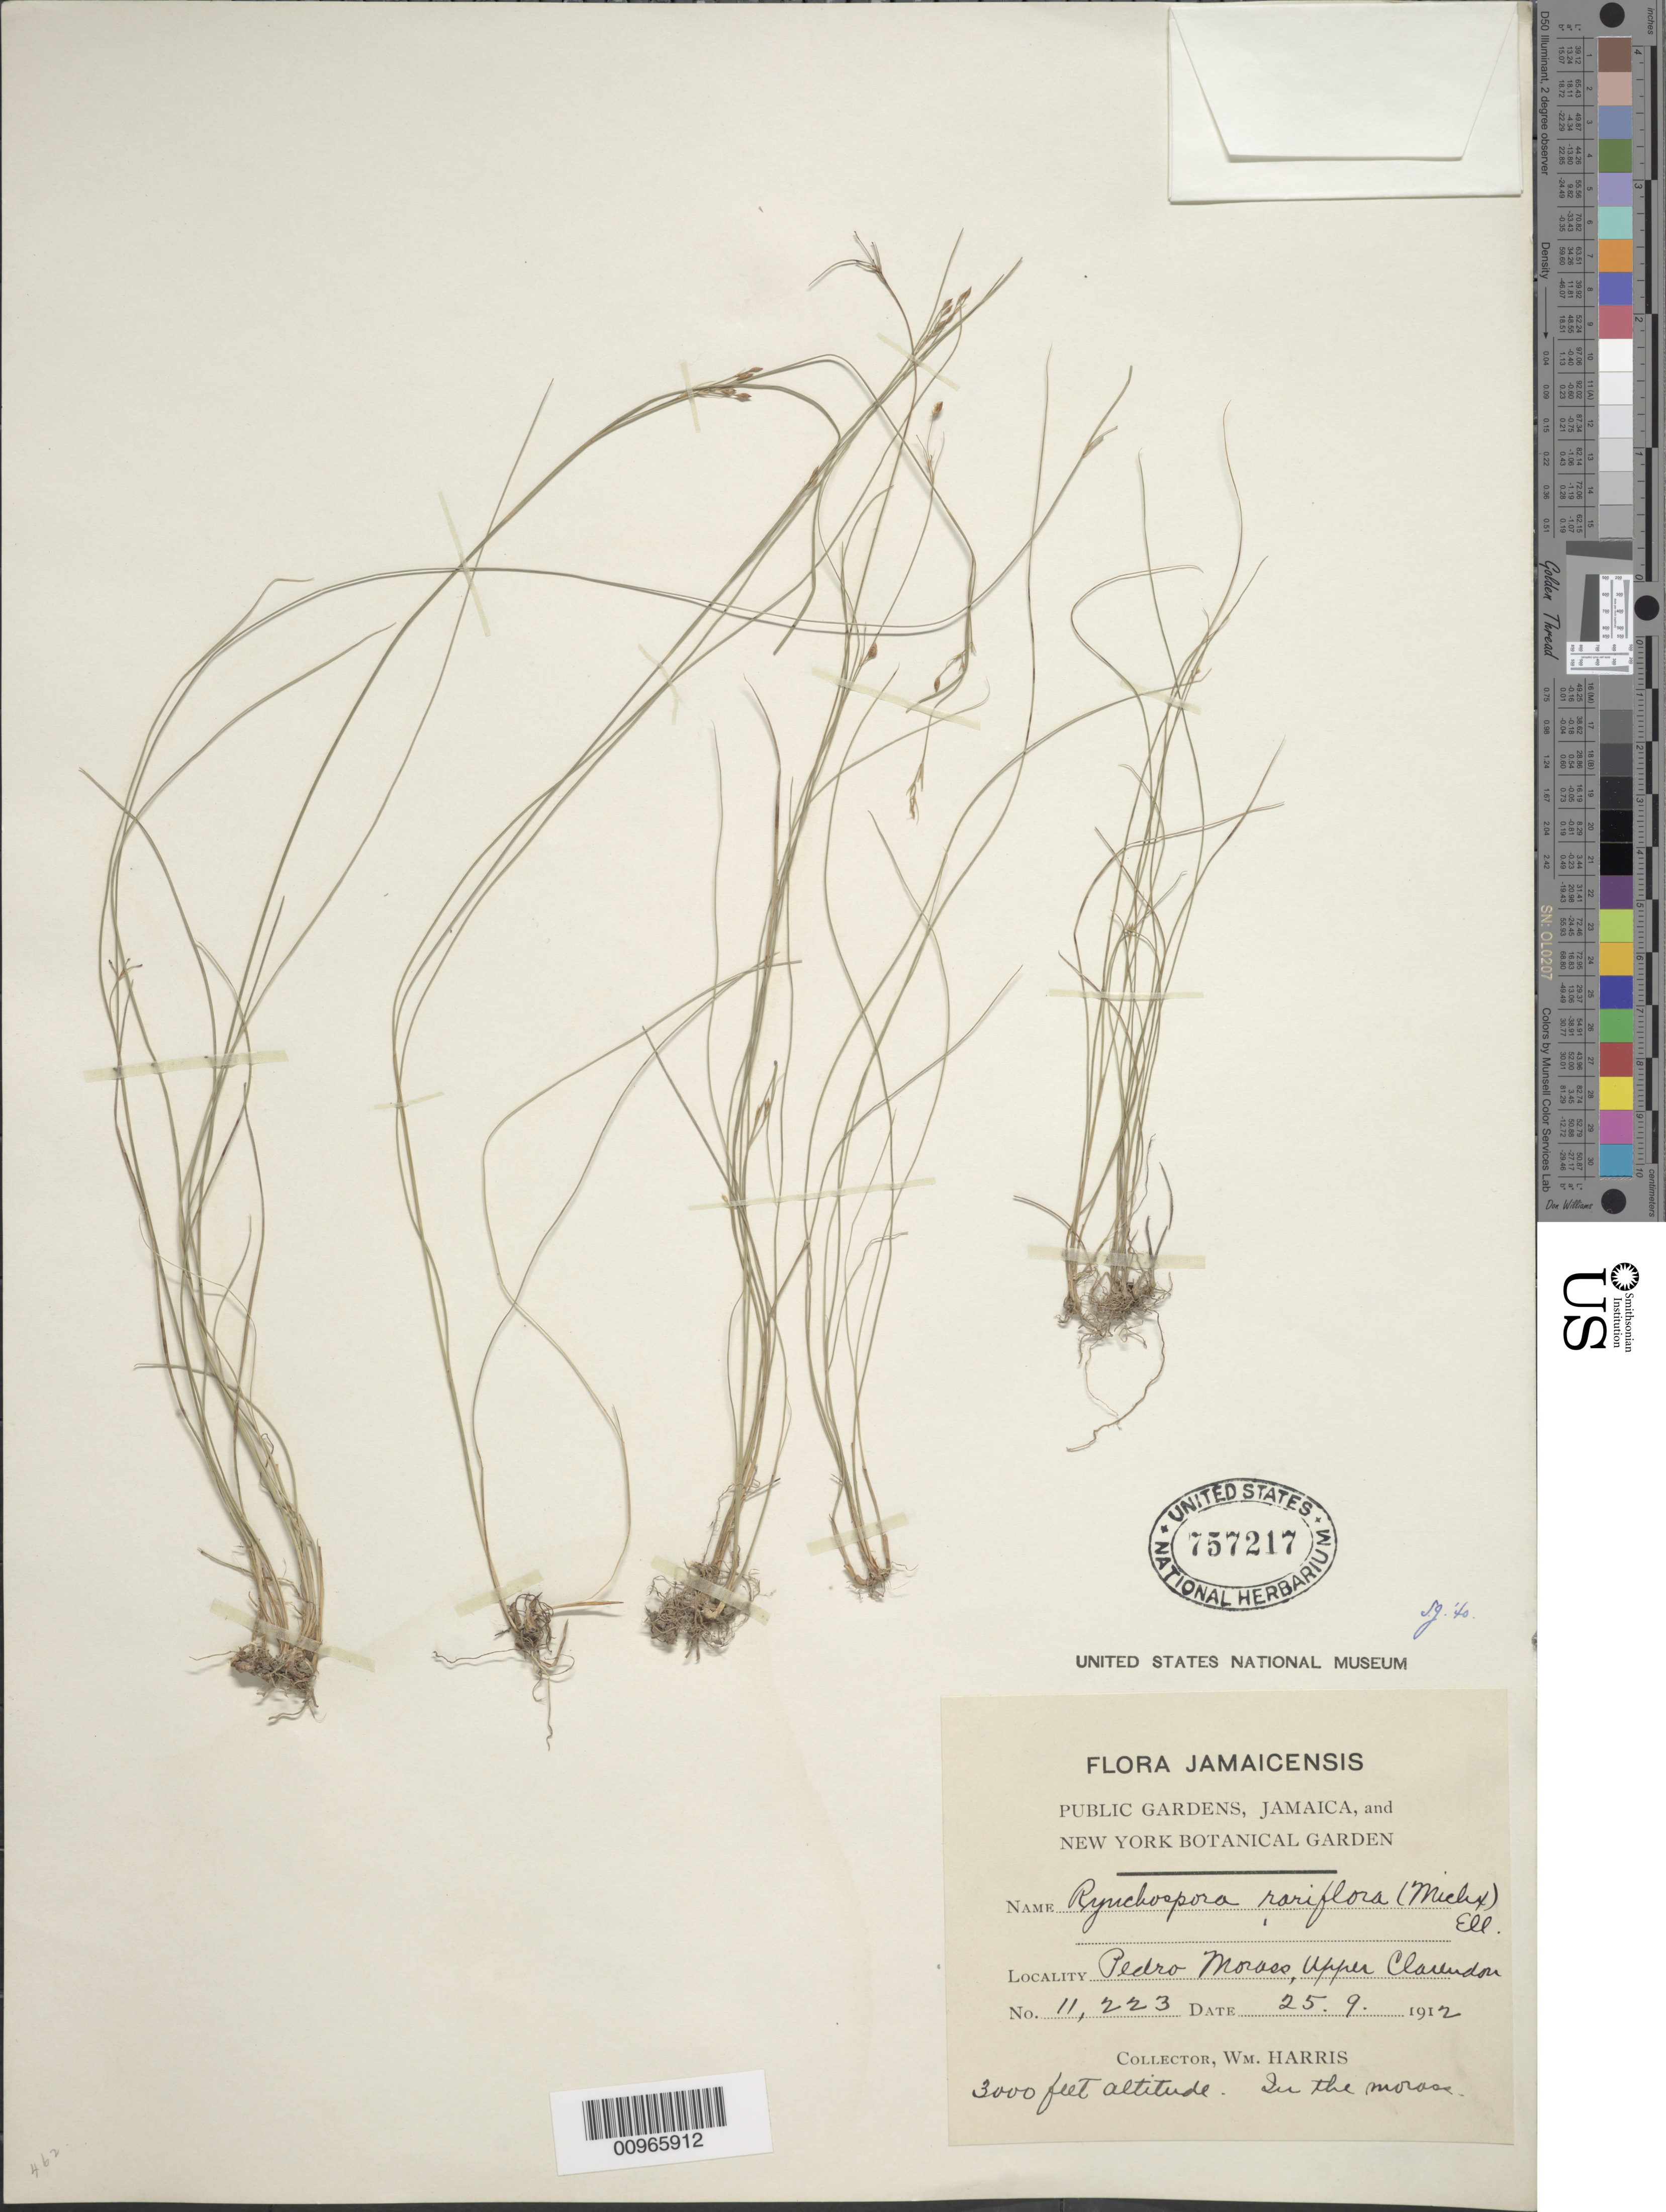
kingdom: Plantae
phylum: Tracheophyta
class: Liliopsida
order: Poales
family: Cyperaceae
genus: Rhynchospora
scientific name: Rhynchospora rariflora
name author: (Michx.) Elliott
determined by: Gale, S.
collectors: W. H. Harris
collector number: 11223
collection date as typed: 25 Sep 1912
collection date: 1912-09-25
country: Jamaica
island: Jamaica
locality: Pedro Morass, Upper Clarendon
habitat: In the morass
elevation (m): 914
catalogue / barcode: US 757217